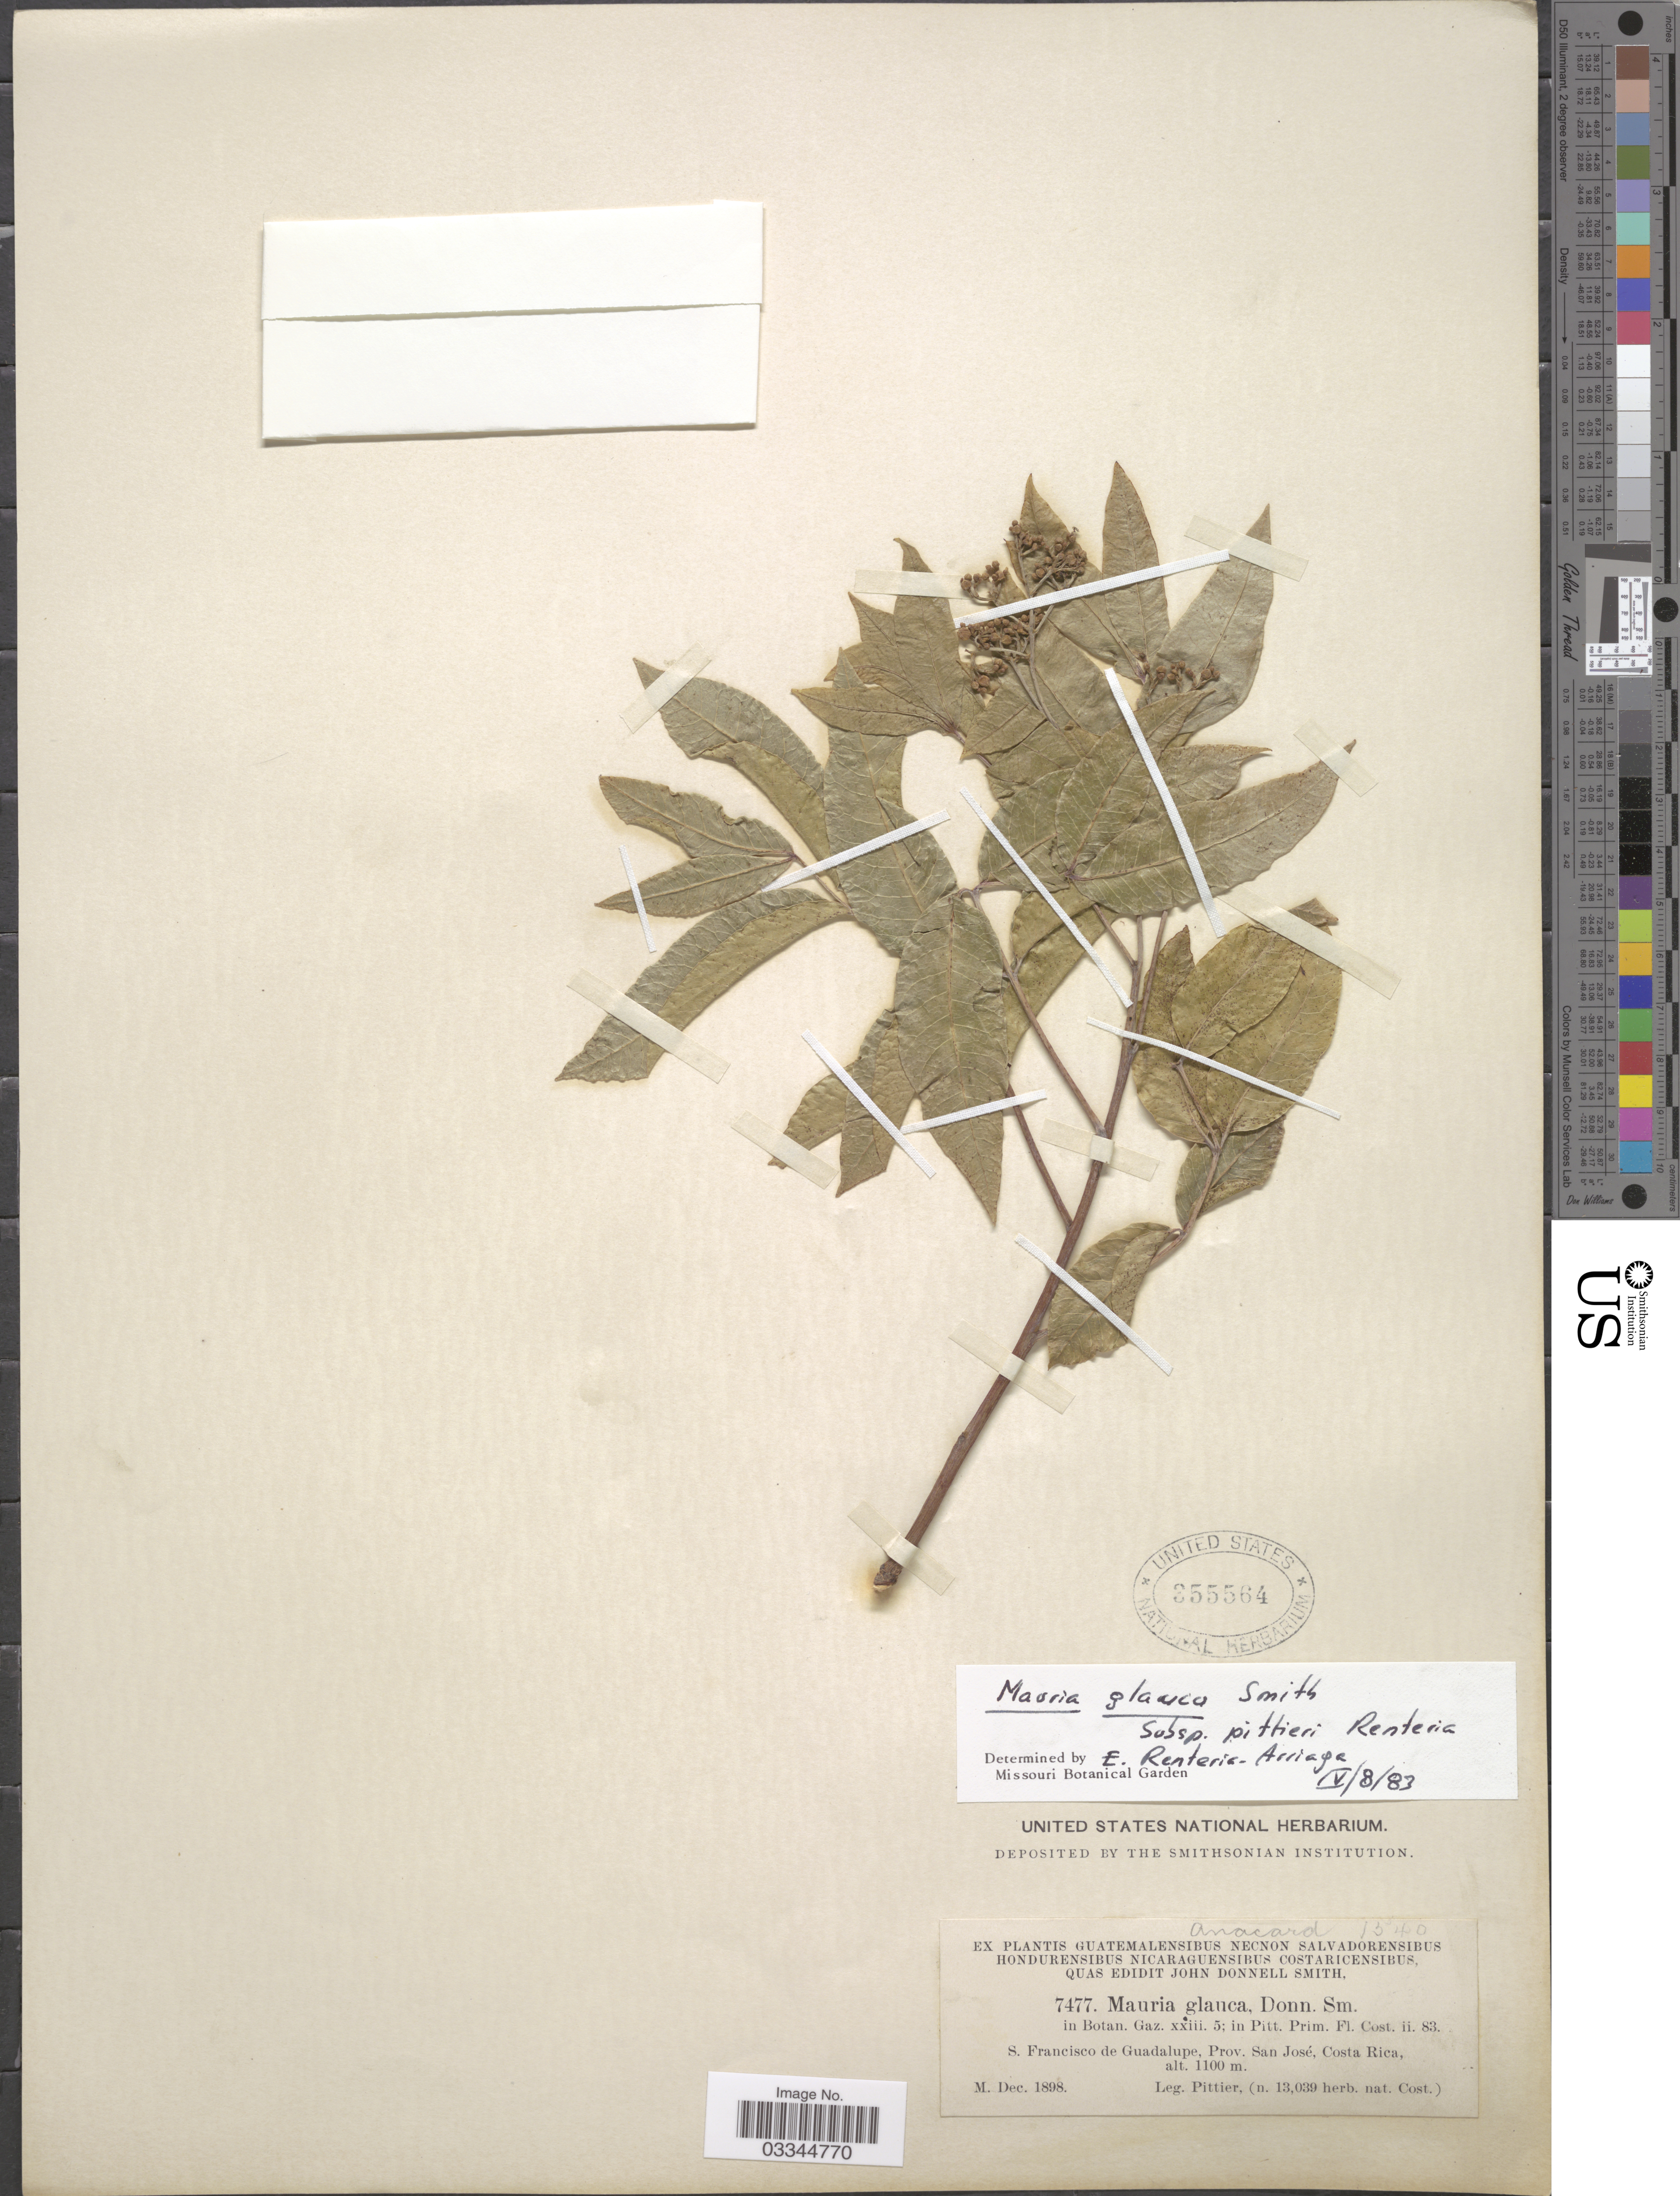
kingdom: Plantae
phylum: Tracheophyta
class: Magnoliopsida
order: Sapindales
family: Anacardiaceae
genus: Mauria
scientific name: Mauria glauca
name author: Donn. Sm.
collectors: Pittier, --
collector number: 7477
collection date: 1898-12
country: Costa Rica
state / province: San José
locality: S. Francisco de Guadalupe.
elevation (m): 1100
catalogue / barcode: US 355564